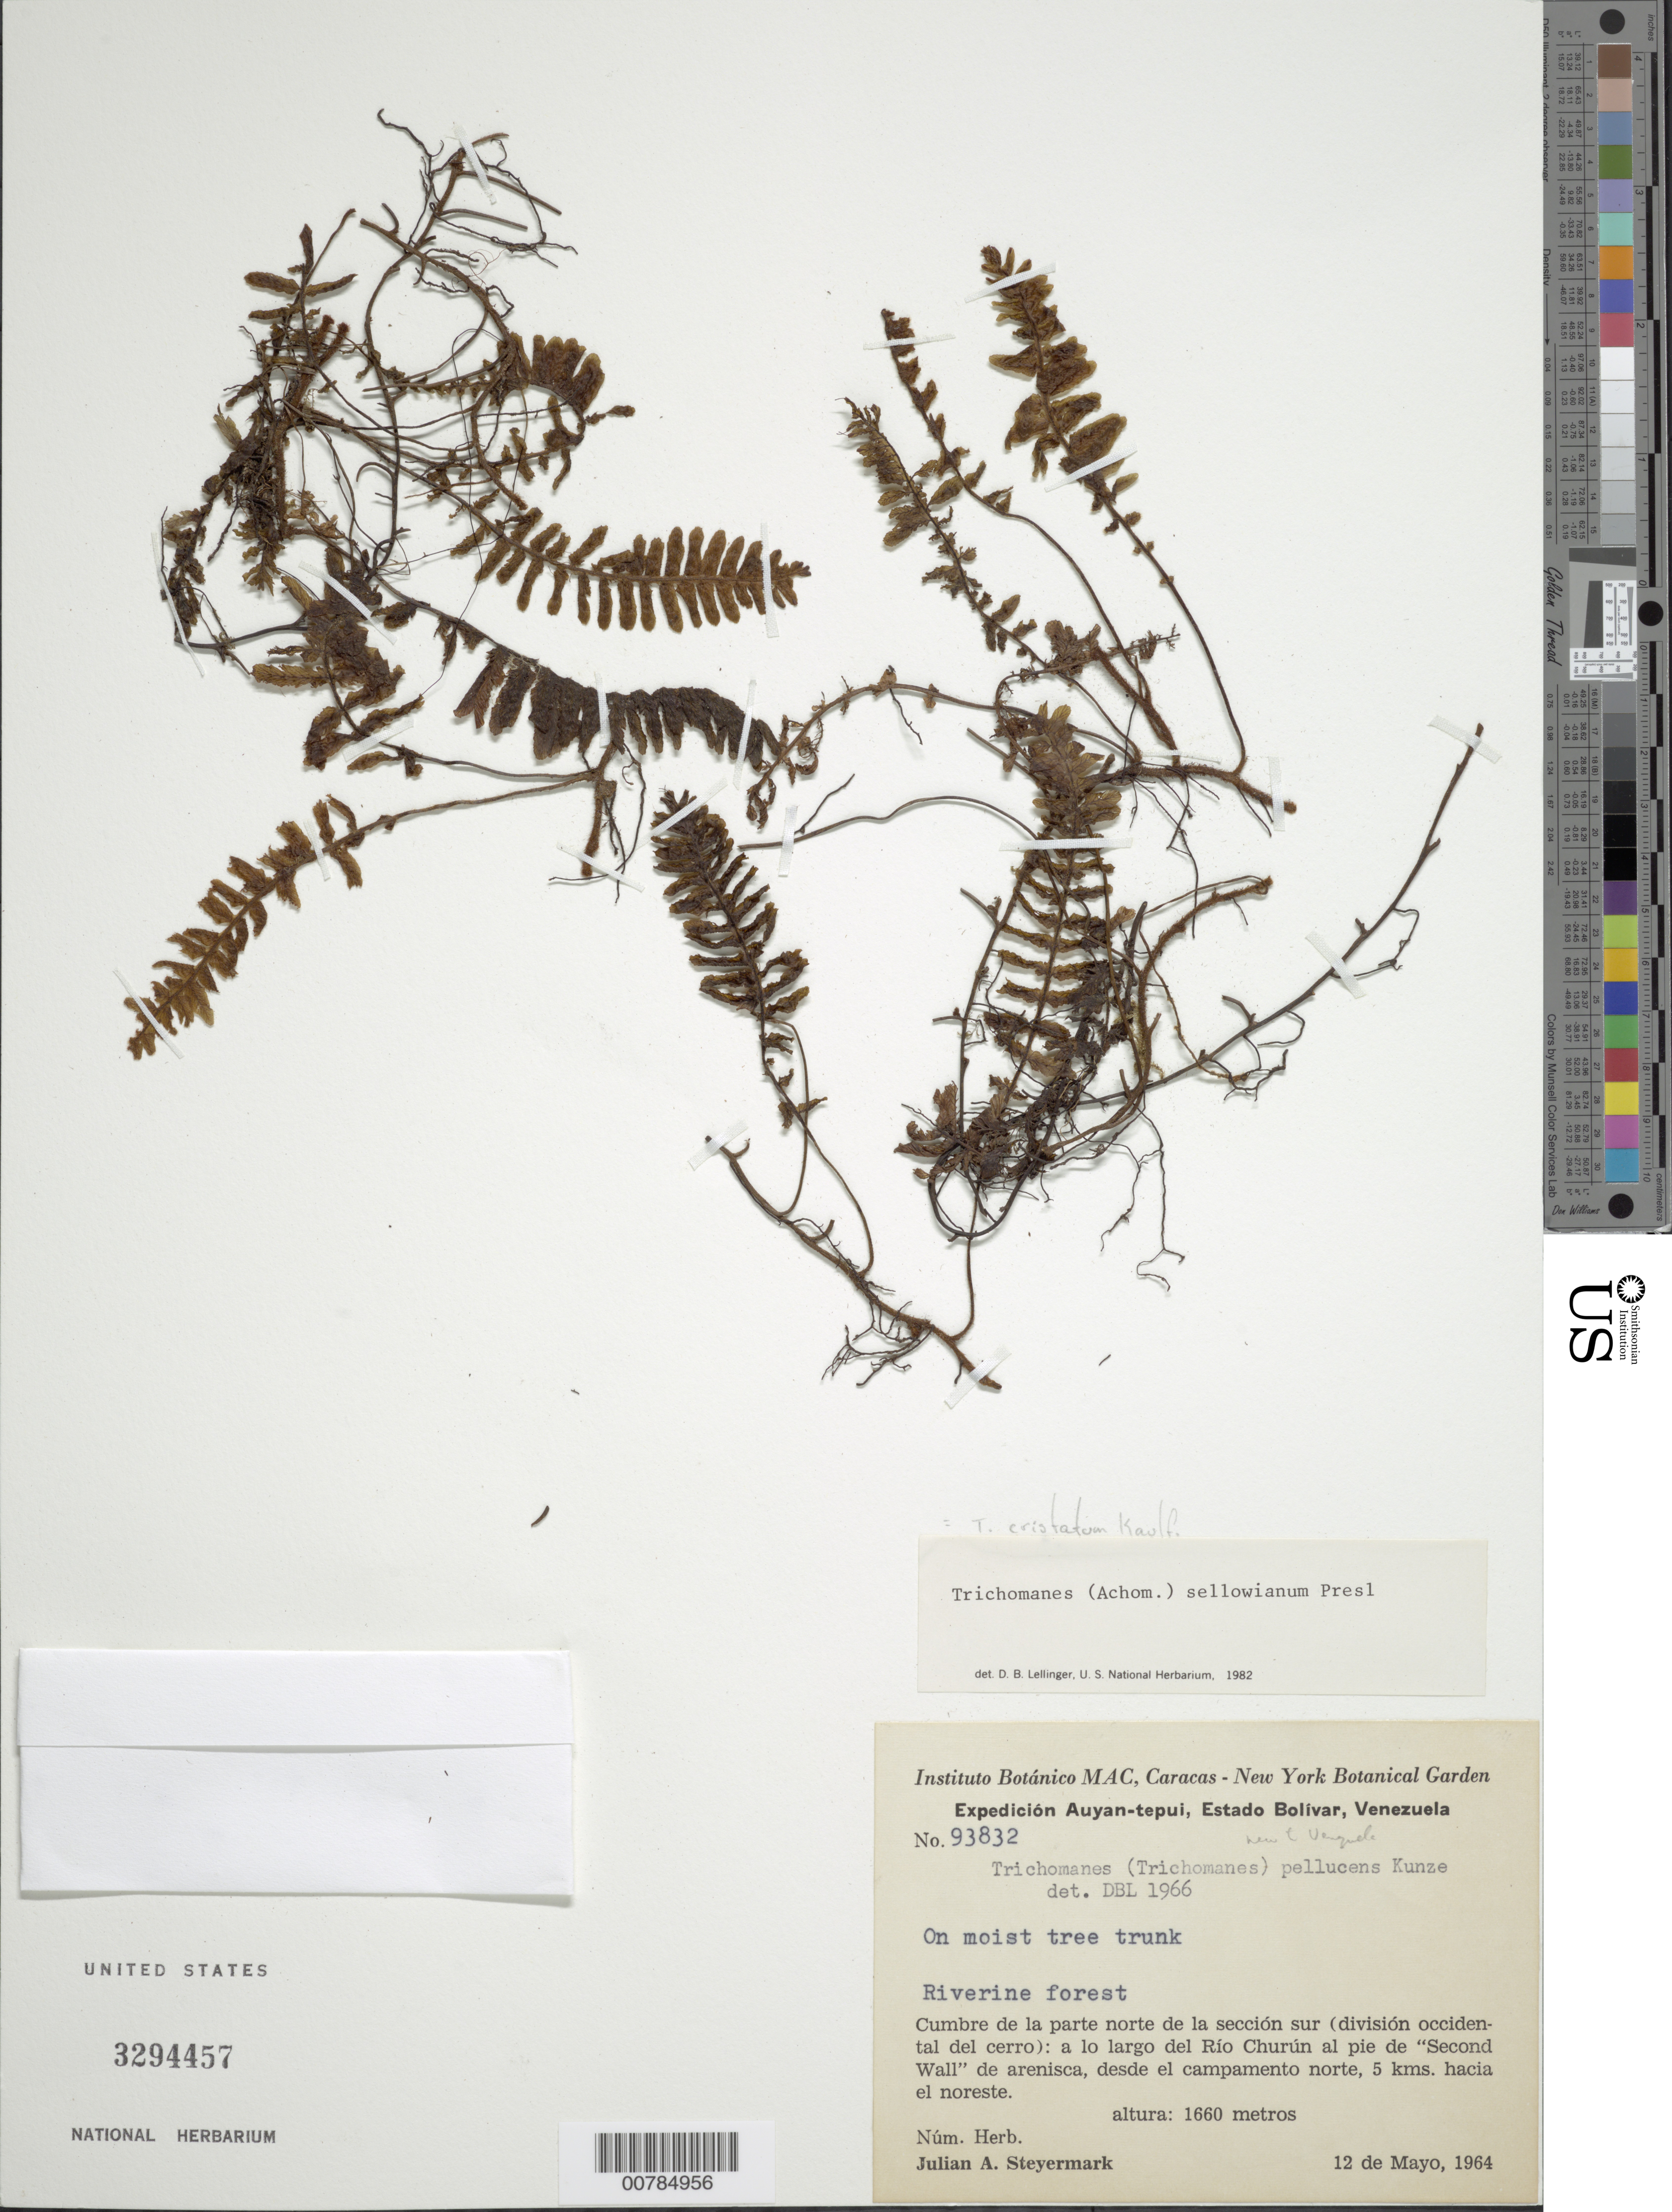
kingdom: Plantae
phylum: Tracheophyta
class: Polypodiopsida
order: Hymenophyllales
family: Hymenophyllaceae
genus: Trichomanes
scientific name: Trichomanes cristatum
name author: Kaulf.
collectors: J. Steyermark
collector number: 93832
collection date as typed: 12-May-64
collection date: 1964-05-12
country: Venezuela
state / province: Bolívar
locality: Auyan-tepuí, Río Churún, de la parte norte de la sección sur (división occidental del cerro); a lo largo del Río Churún al pie de "Second Wall" desde el campamento norte, 5 km hacia el noreste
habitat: Riverine forest; on moist tree trunk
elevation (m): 1660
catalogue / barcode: US 3294457